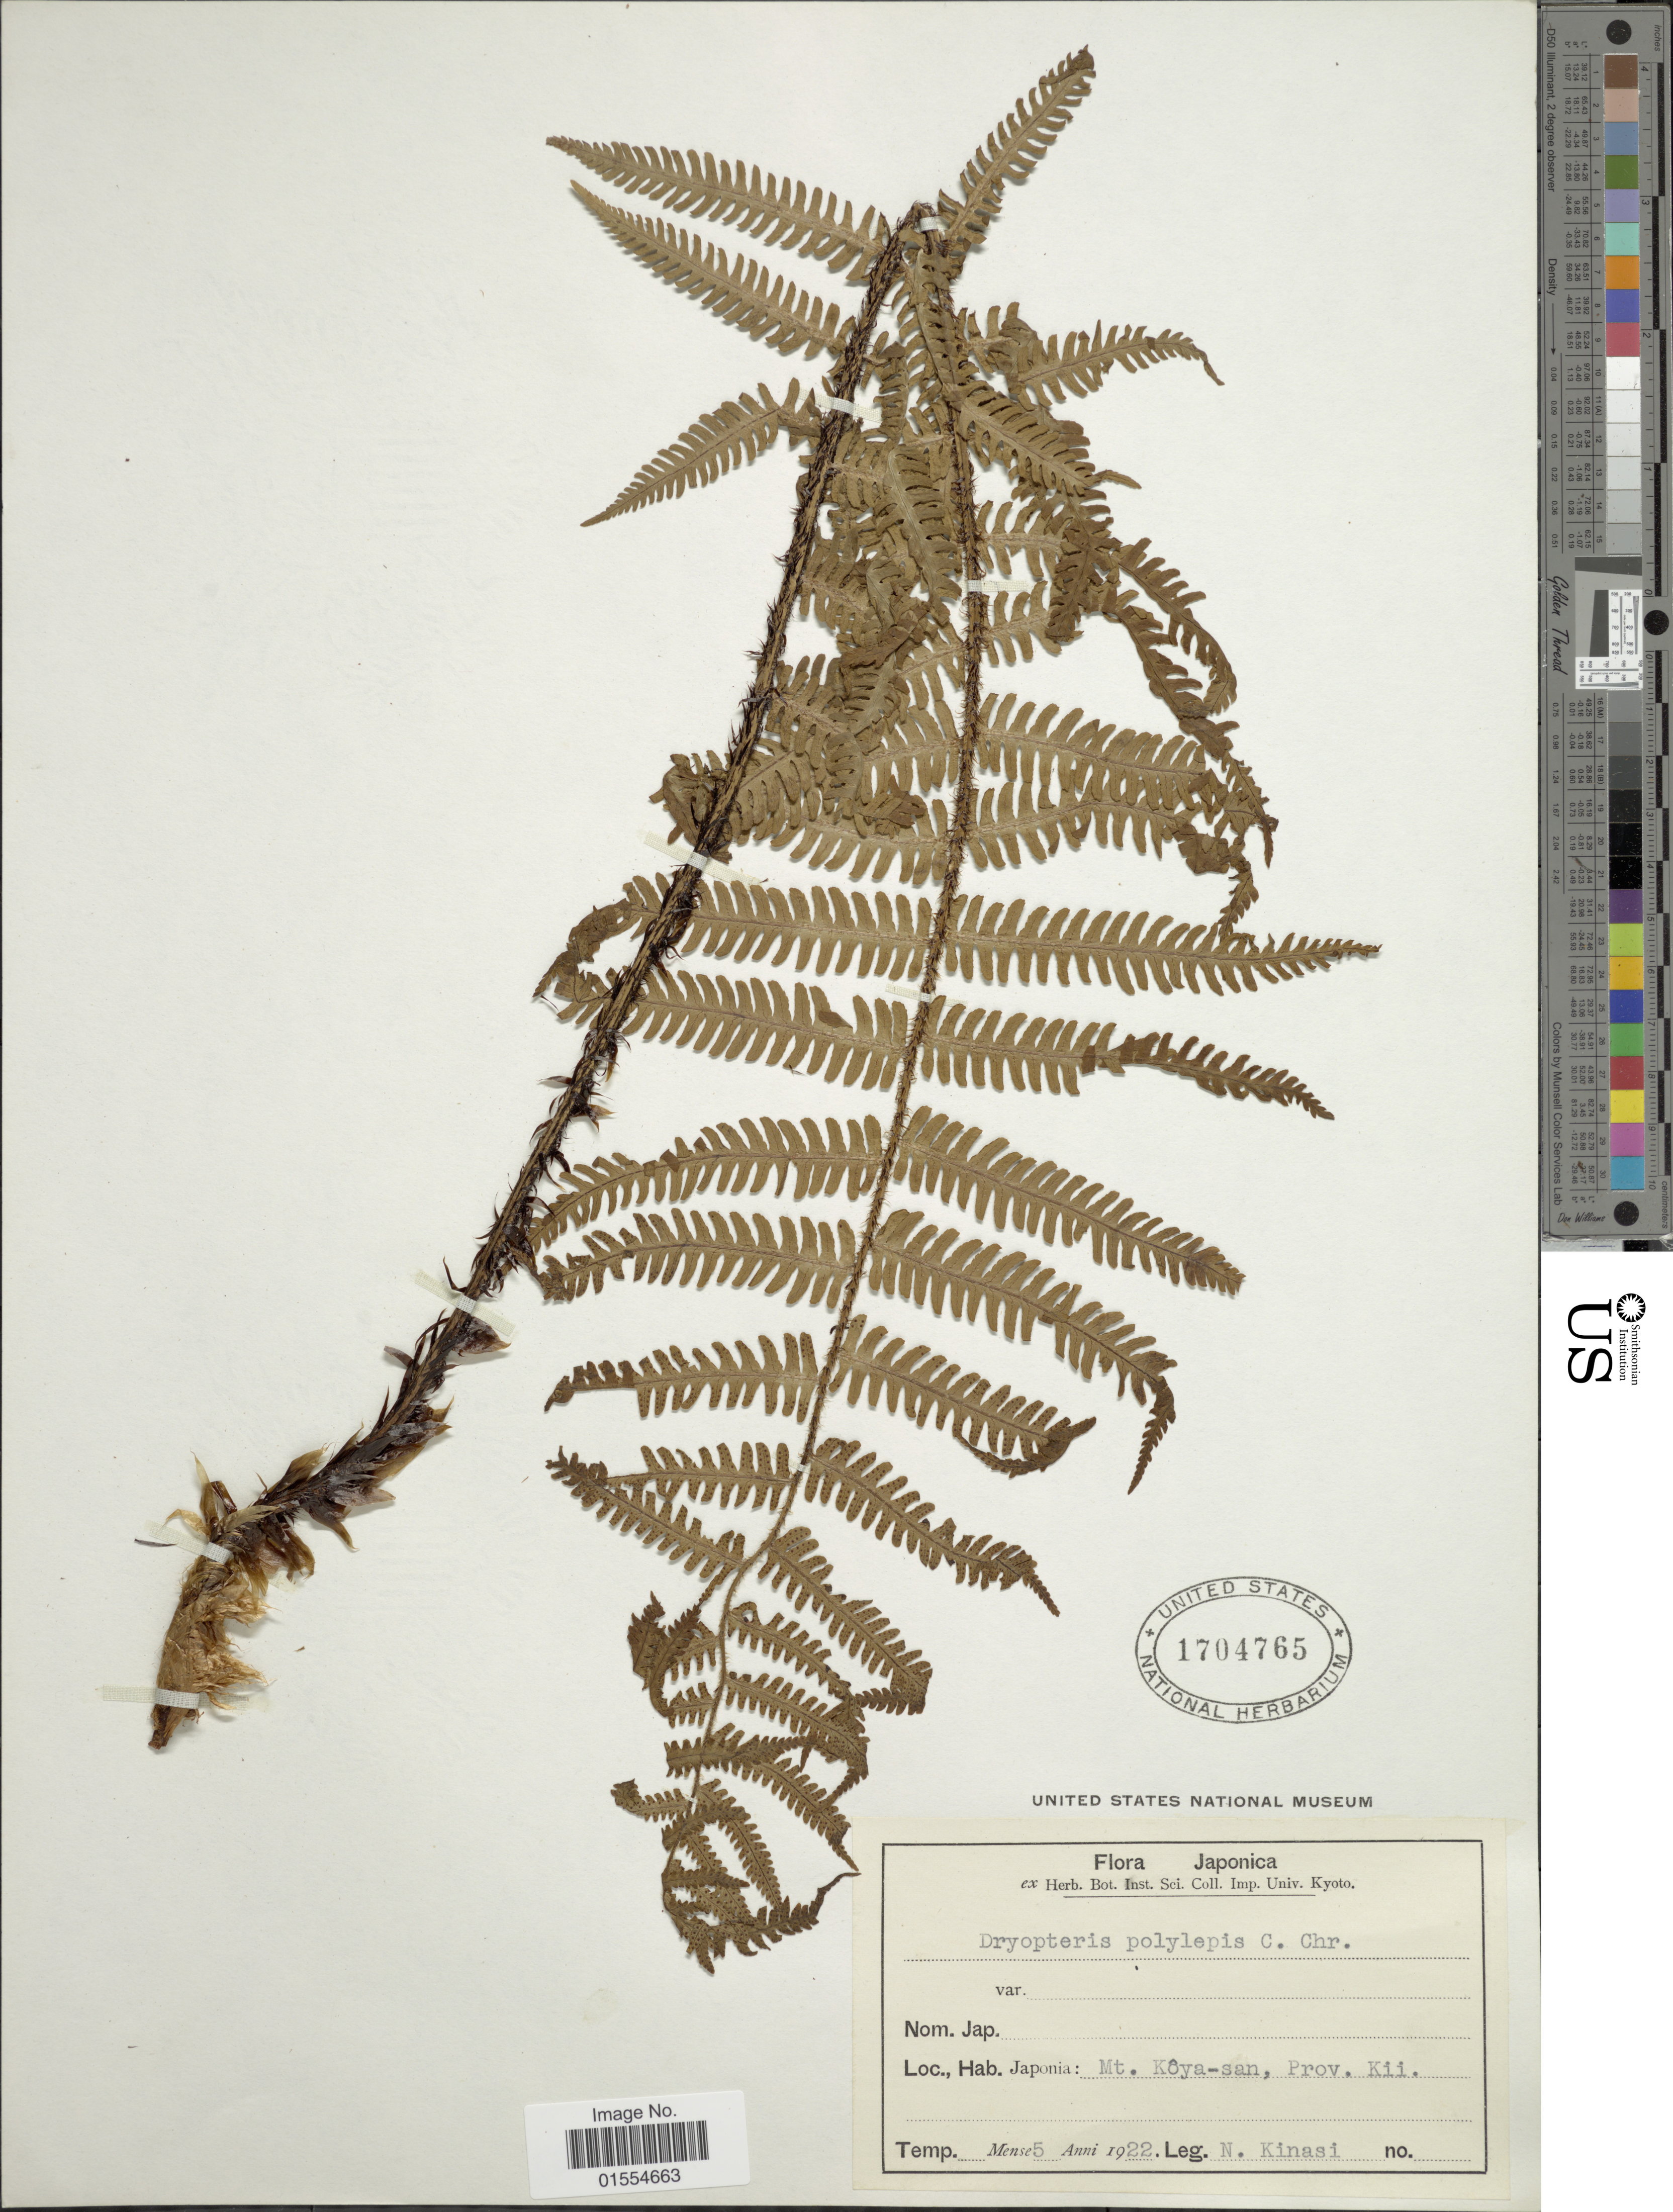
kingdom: Plantae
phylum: Tracheophyta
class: Polypodiopsida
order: Polypodiales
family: Dryopteridaceae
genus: Dryopteris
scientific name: Dryopteris polylepis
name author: (Franch. & Sav.) C. Chr.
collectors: N. Kinasi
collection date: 1922-05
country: Japan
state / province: Wakayama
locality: Japonia: Mt. Koya-san, Prov. Kii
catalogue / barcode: US 1704765